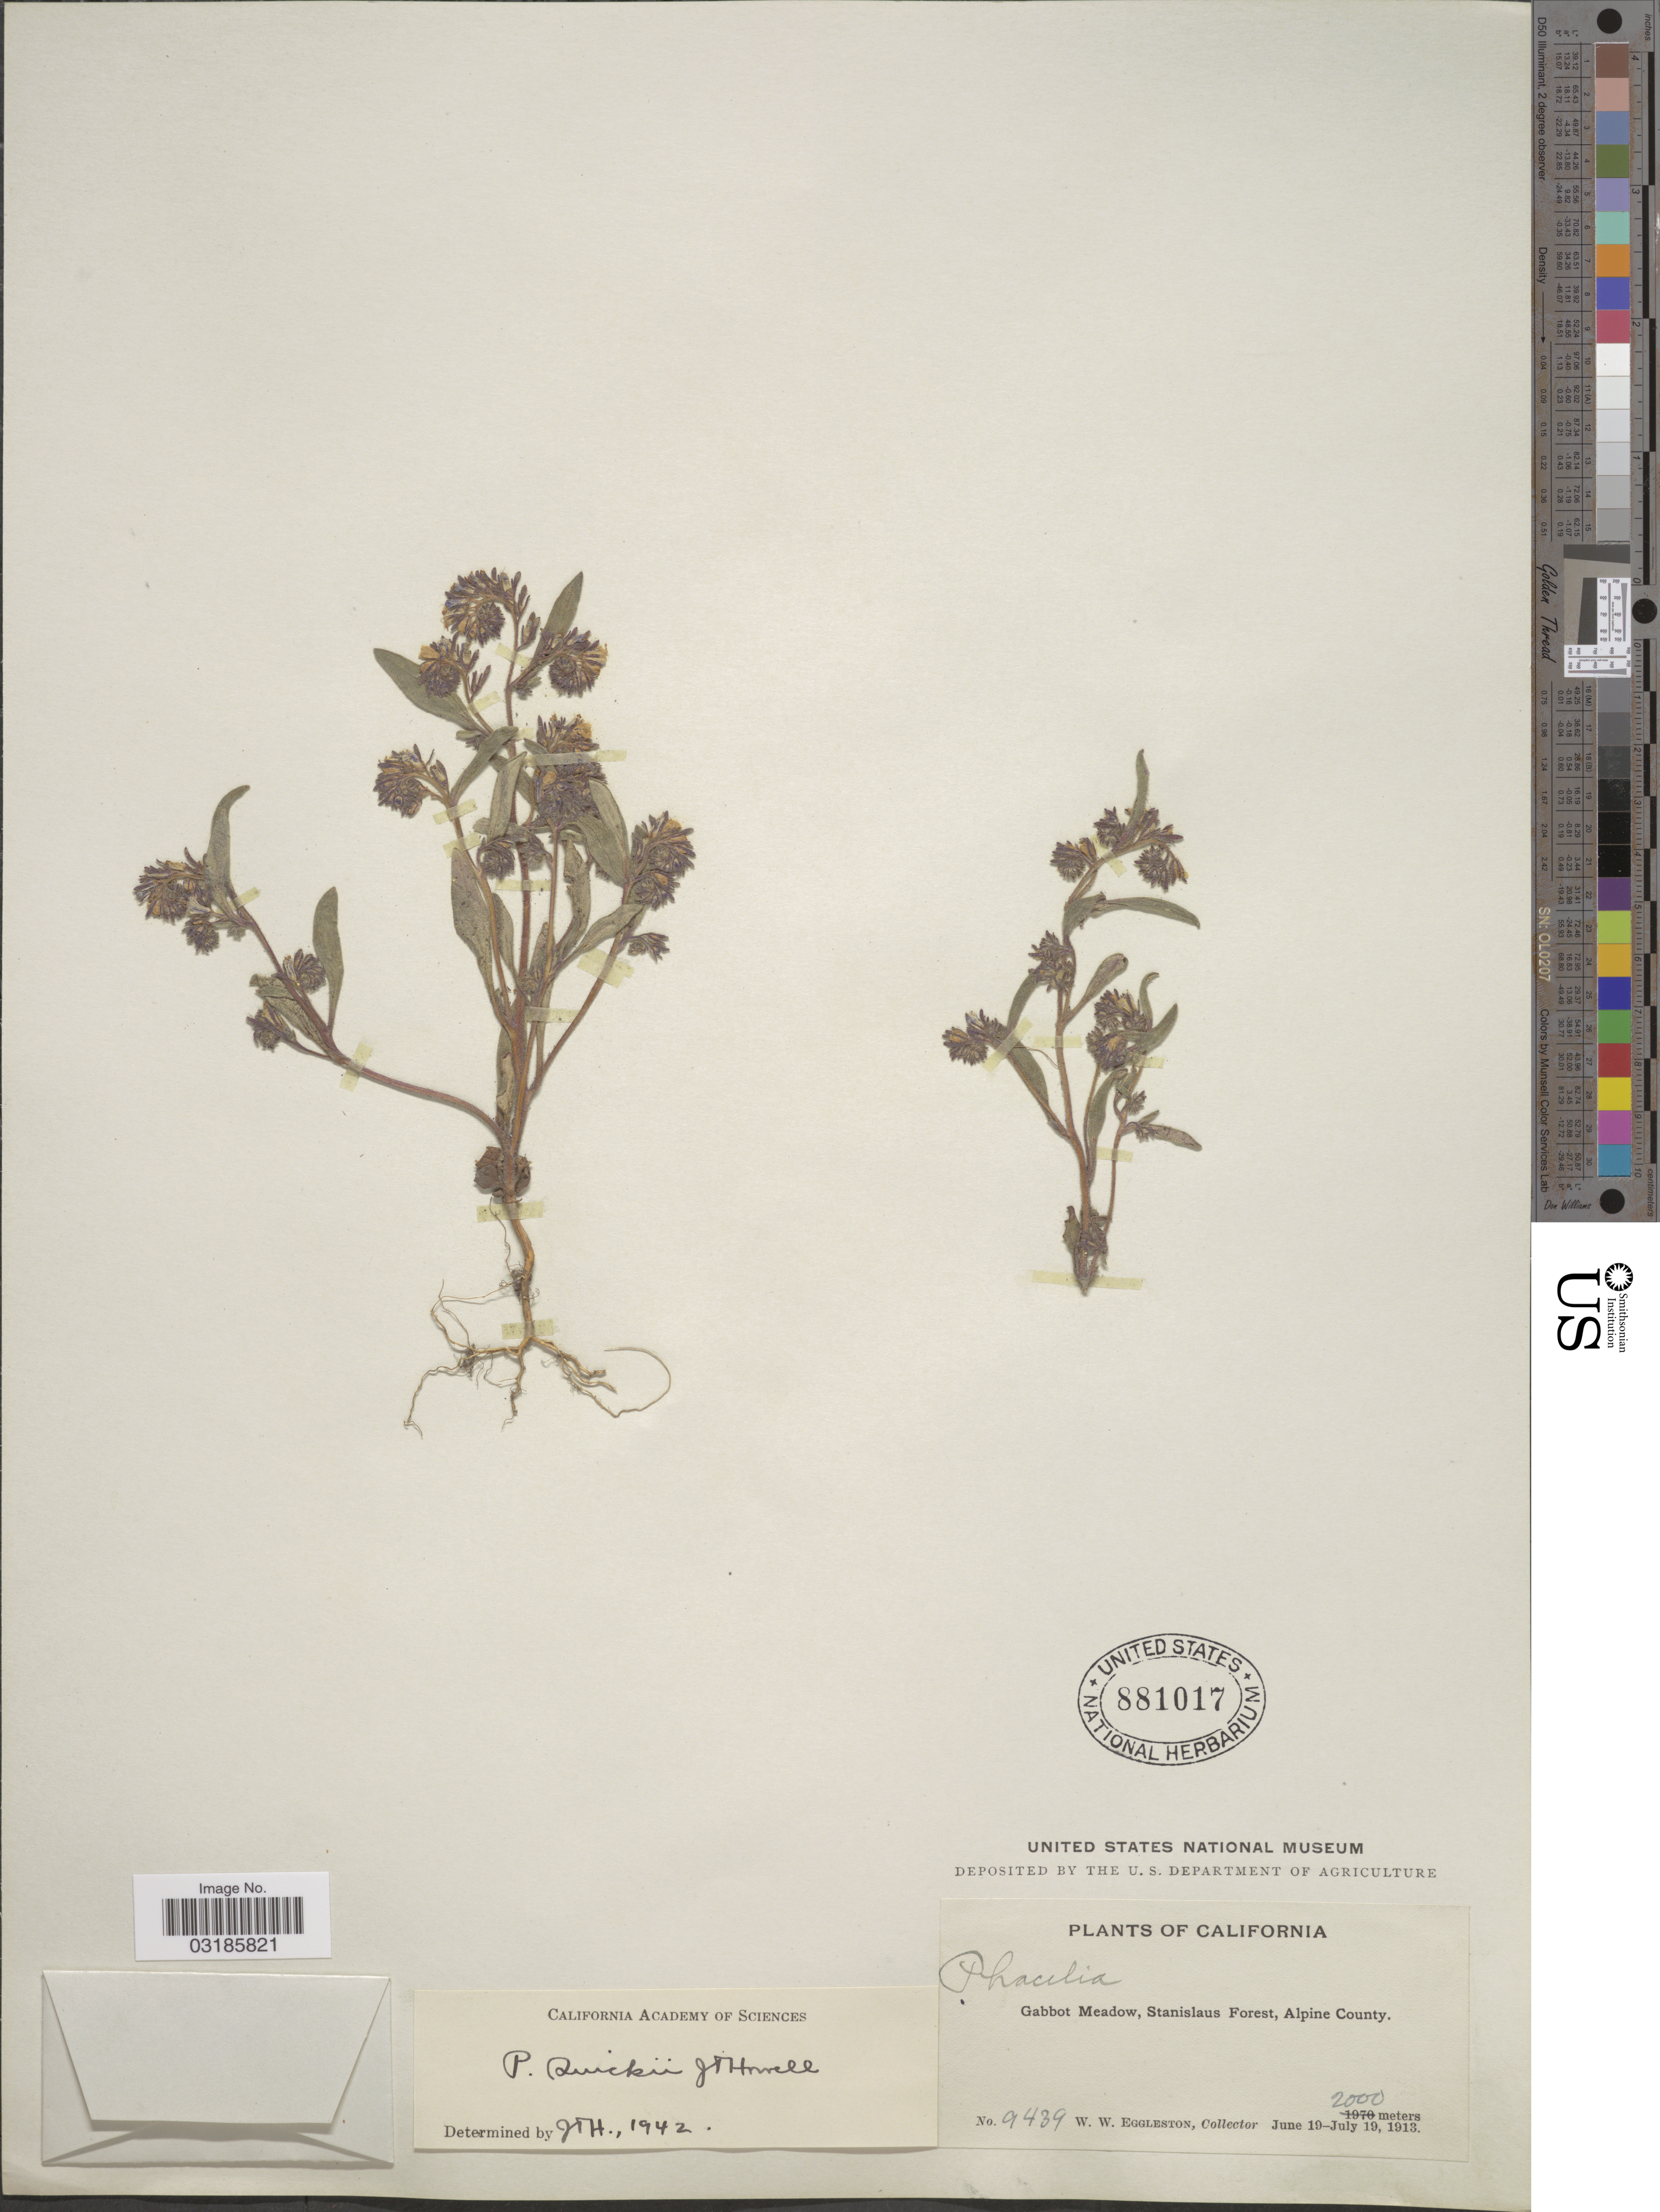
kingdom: Plantae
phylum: Tracheophyta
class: Magnoliopsida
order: Boraginales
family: Hydrophyllaceae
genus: Phacelia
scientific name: Phacelia quickii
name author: J.T. Howell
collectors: W. W. Eggleston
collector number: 9439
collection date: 1913-06-19/1913-07-19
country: United States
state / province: California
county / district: Alpine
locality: Gabbot Meadow, Stanislaus Forest, Alpine County.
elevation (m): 2000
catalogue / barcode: US 881017